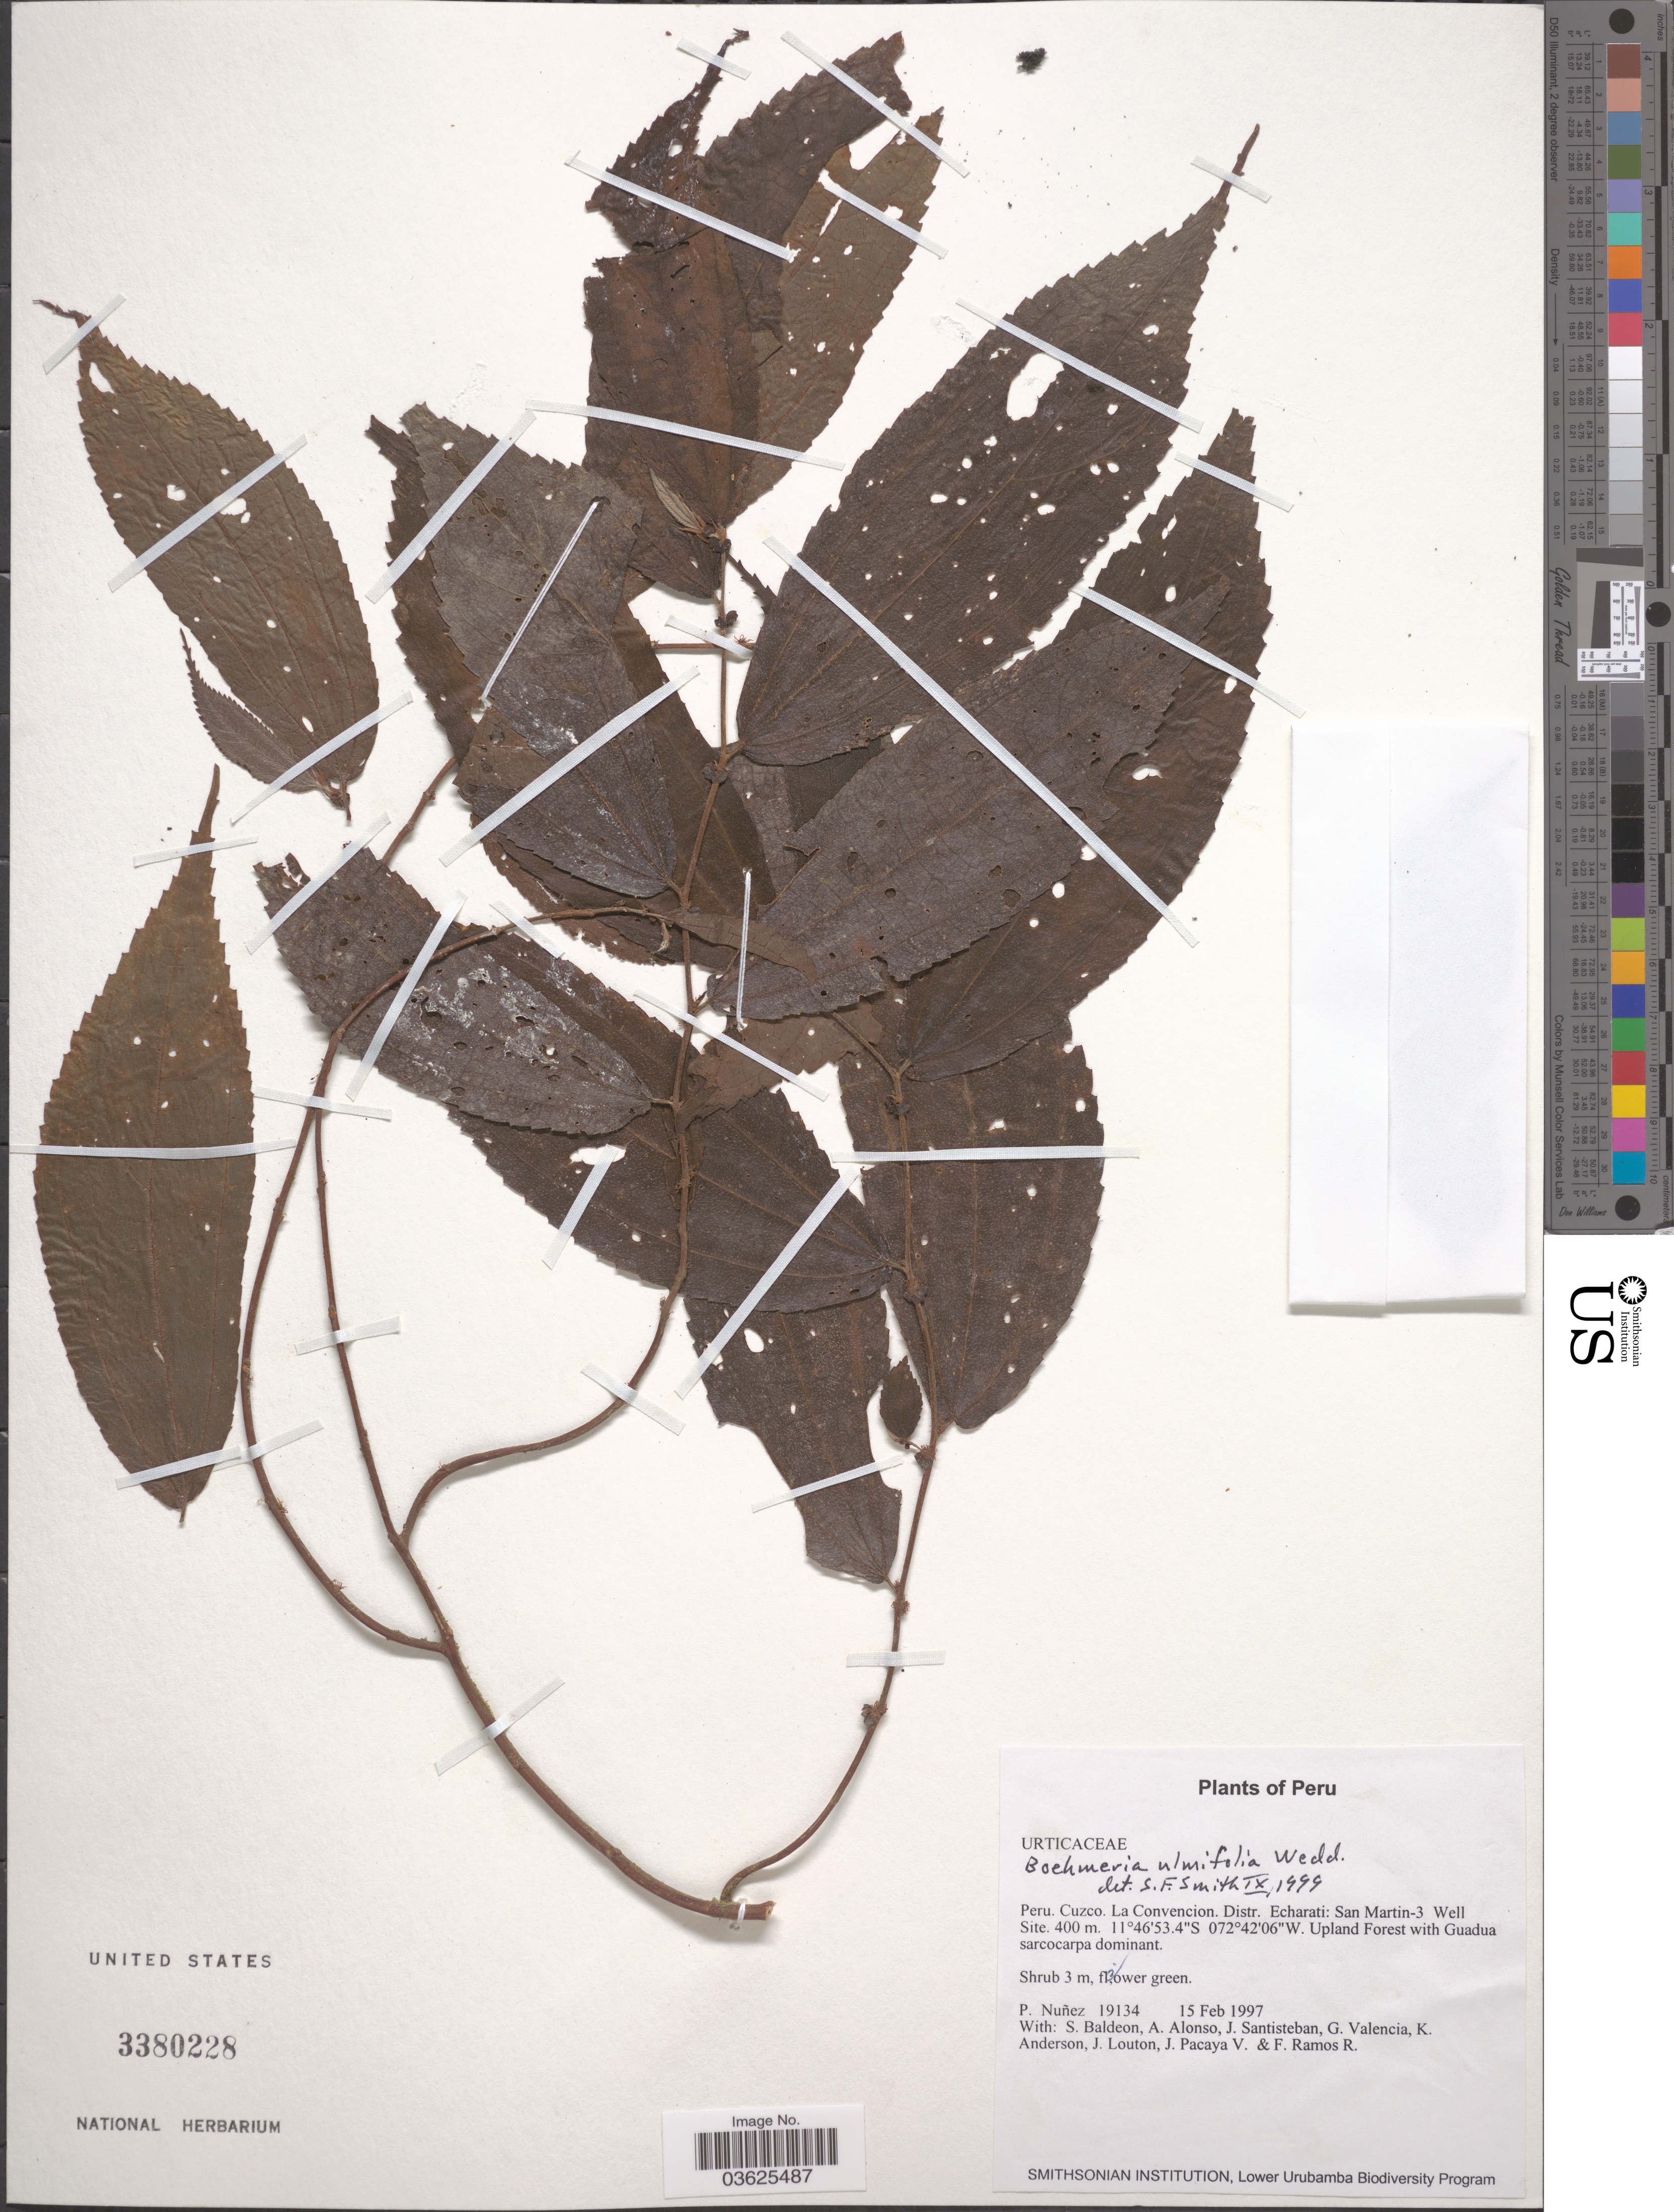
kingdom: Plantae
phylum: Tracheophyta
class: Magnoliopsida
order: Rosales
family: Urticaceae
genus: Boehmeria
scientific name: Boehmeria ulmifolia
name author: Wedd.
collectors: P. Nuñez V., S. Baldeon, A. Alonso, J. Santisteban & et al.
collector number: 19134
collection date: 1997-02-15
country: Peru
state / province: Cusco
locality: Cuzco. La Convencion. Distr. Echarati: San Martin-3 Well Site.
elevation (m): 400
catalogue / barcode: US 3380228